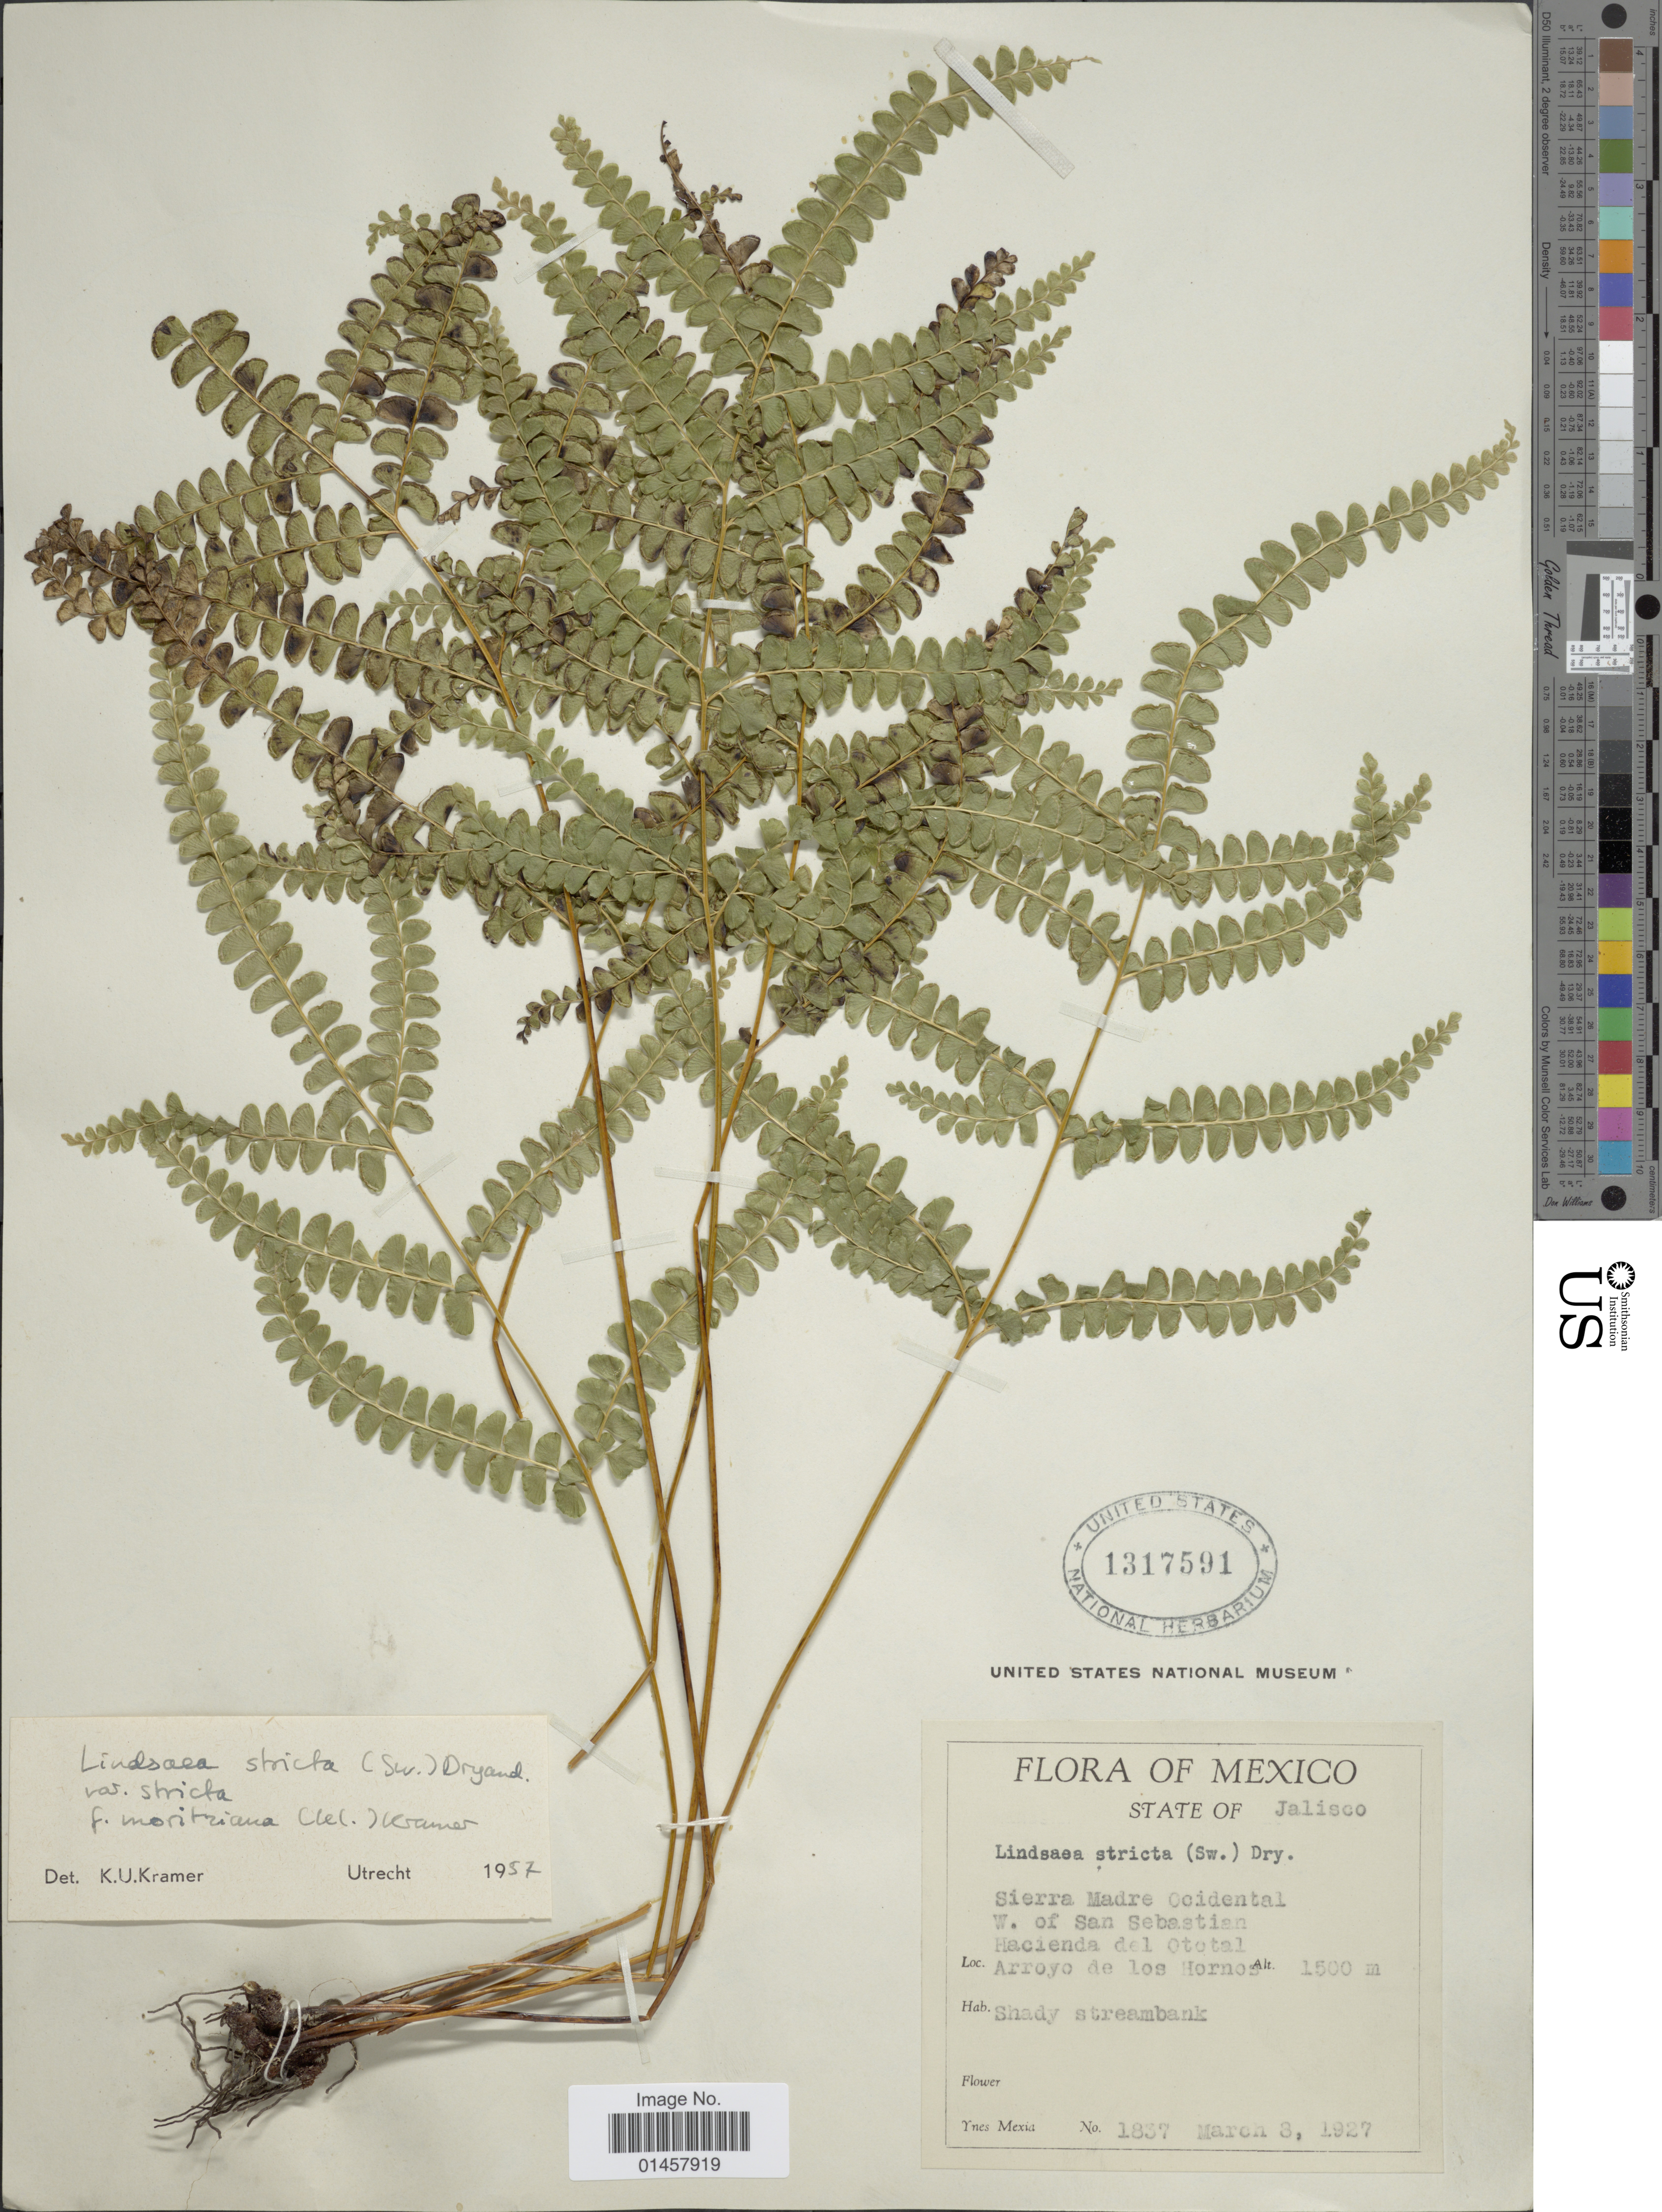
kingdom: Plantae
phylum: Tracheophyta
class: Polypodiopsida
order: Polypodiales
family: Lindsaeaceae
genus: Lindsaea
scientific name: Lindsaea stricta f. moritziana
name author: K.U. Kramer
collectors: Y. Mexia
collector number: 1837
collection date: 1927-03-03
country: Mexico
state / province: Jalisco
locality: State of Jalisco, Sierra Madre Occidental W. of San Sebastien, Hacienda del Ototal Arroyo de los Hornos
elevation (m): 1500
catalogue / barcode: US 1317591